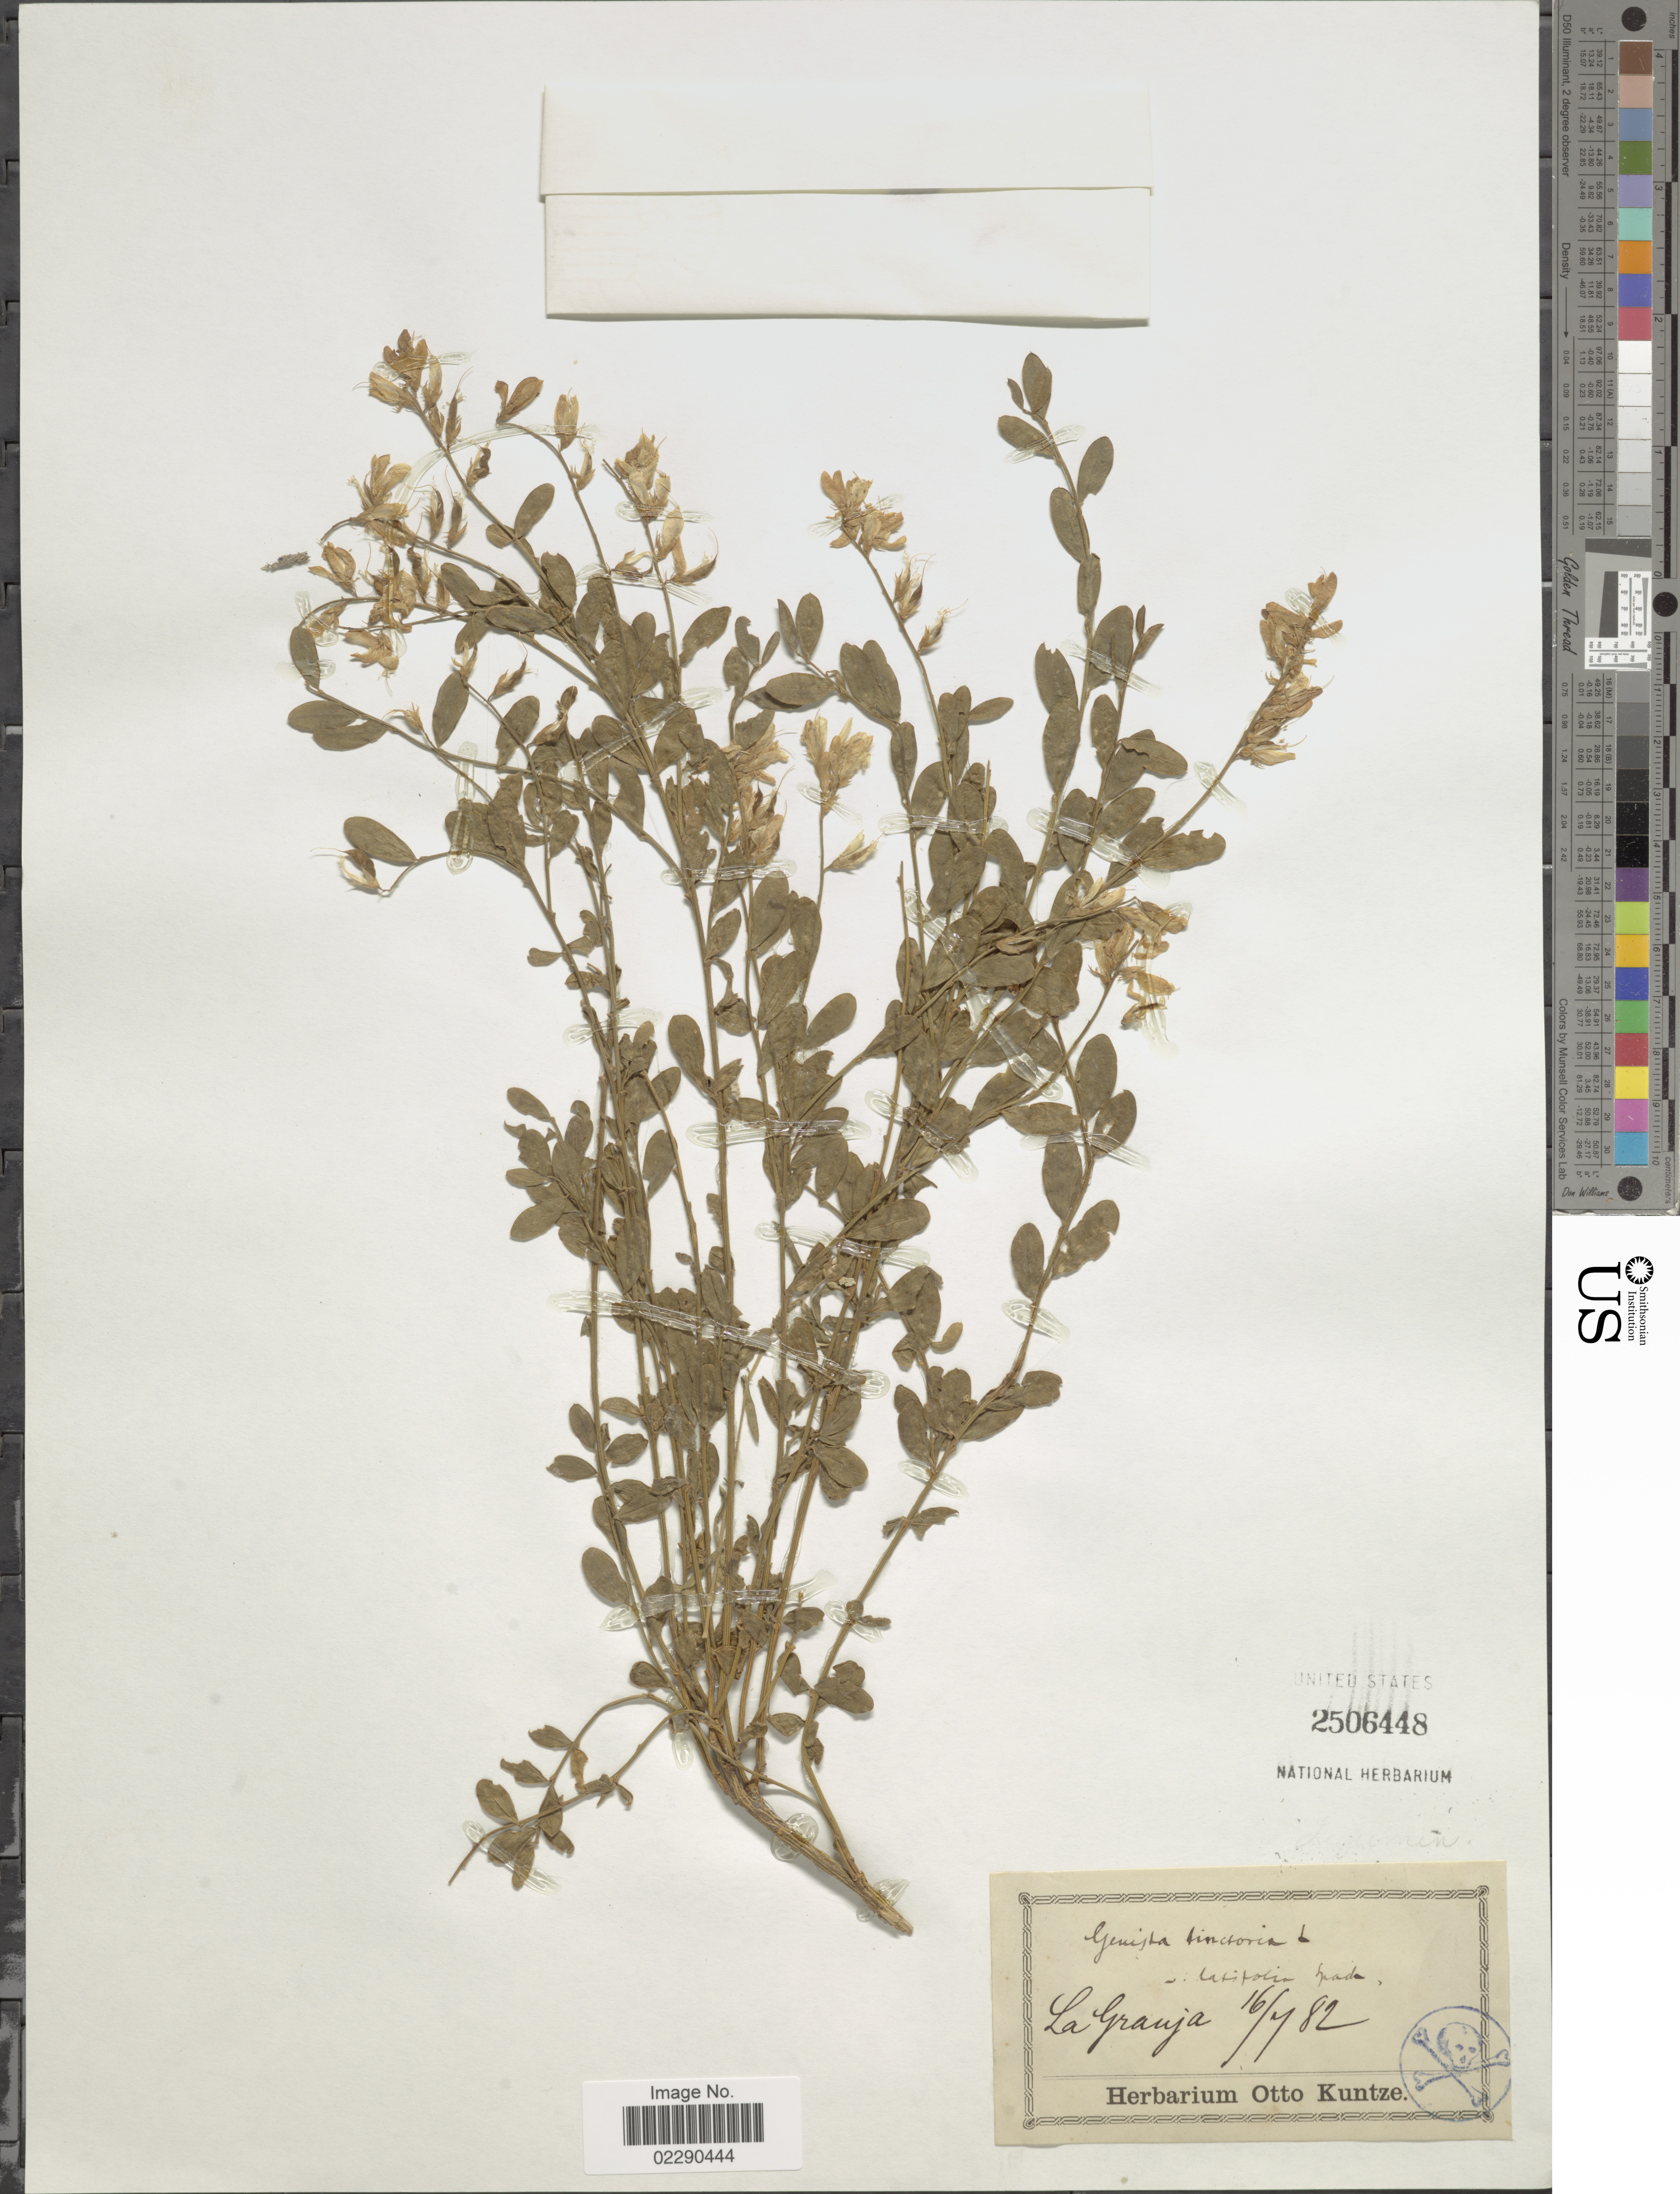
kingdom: Plantae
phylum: Tracheophyta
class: Magnoliopsida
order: Fabales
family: Fabaceae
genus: Genista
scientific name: Genista tinctoria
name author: L.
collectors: ex herb. Otto Kuntze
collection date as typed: Transcribed d/m/y: 16/7/82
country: Spain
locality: La Granja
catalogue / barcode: US 2506448